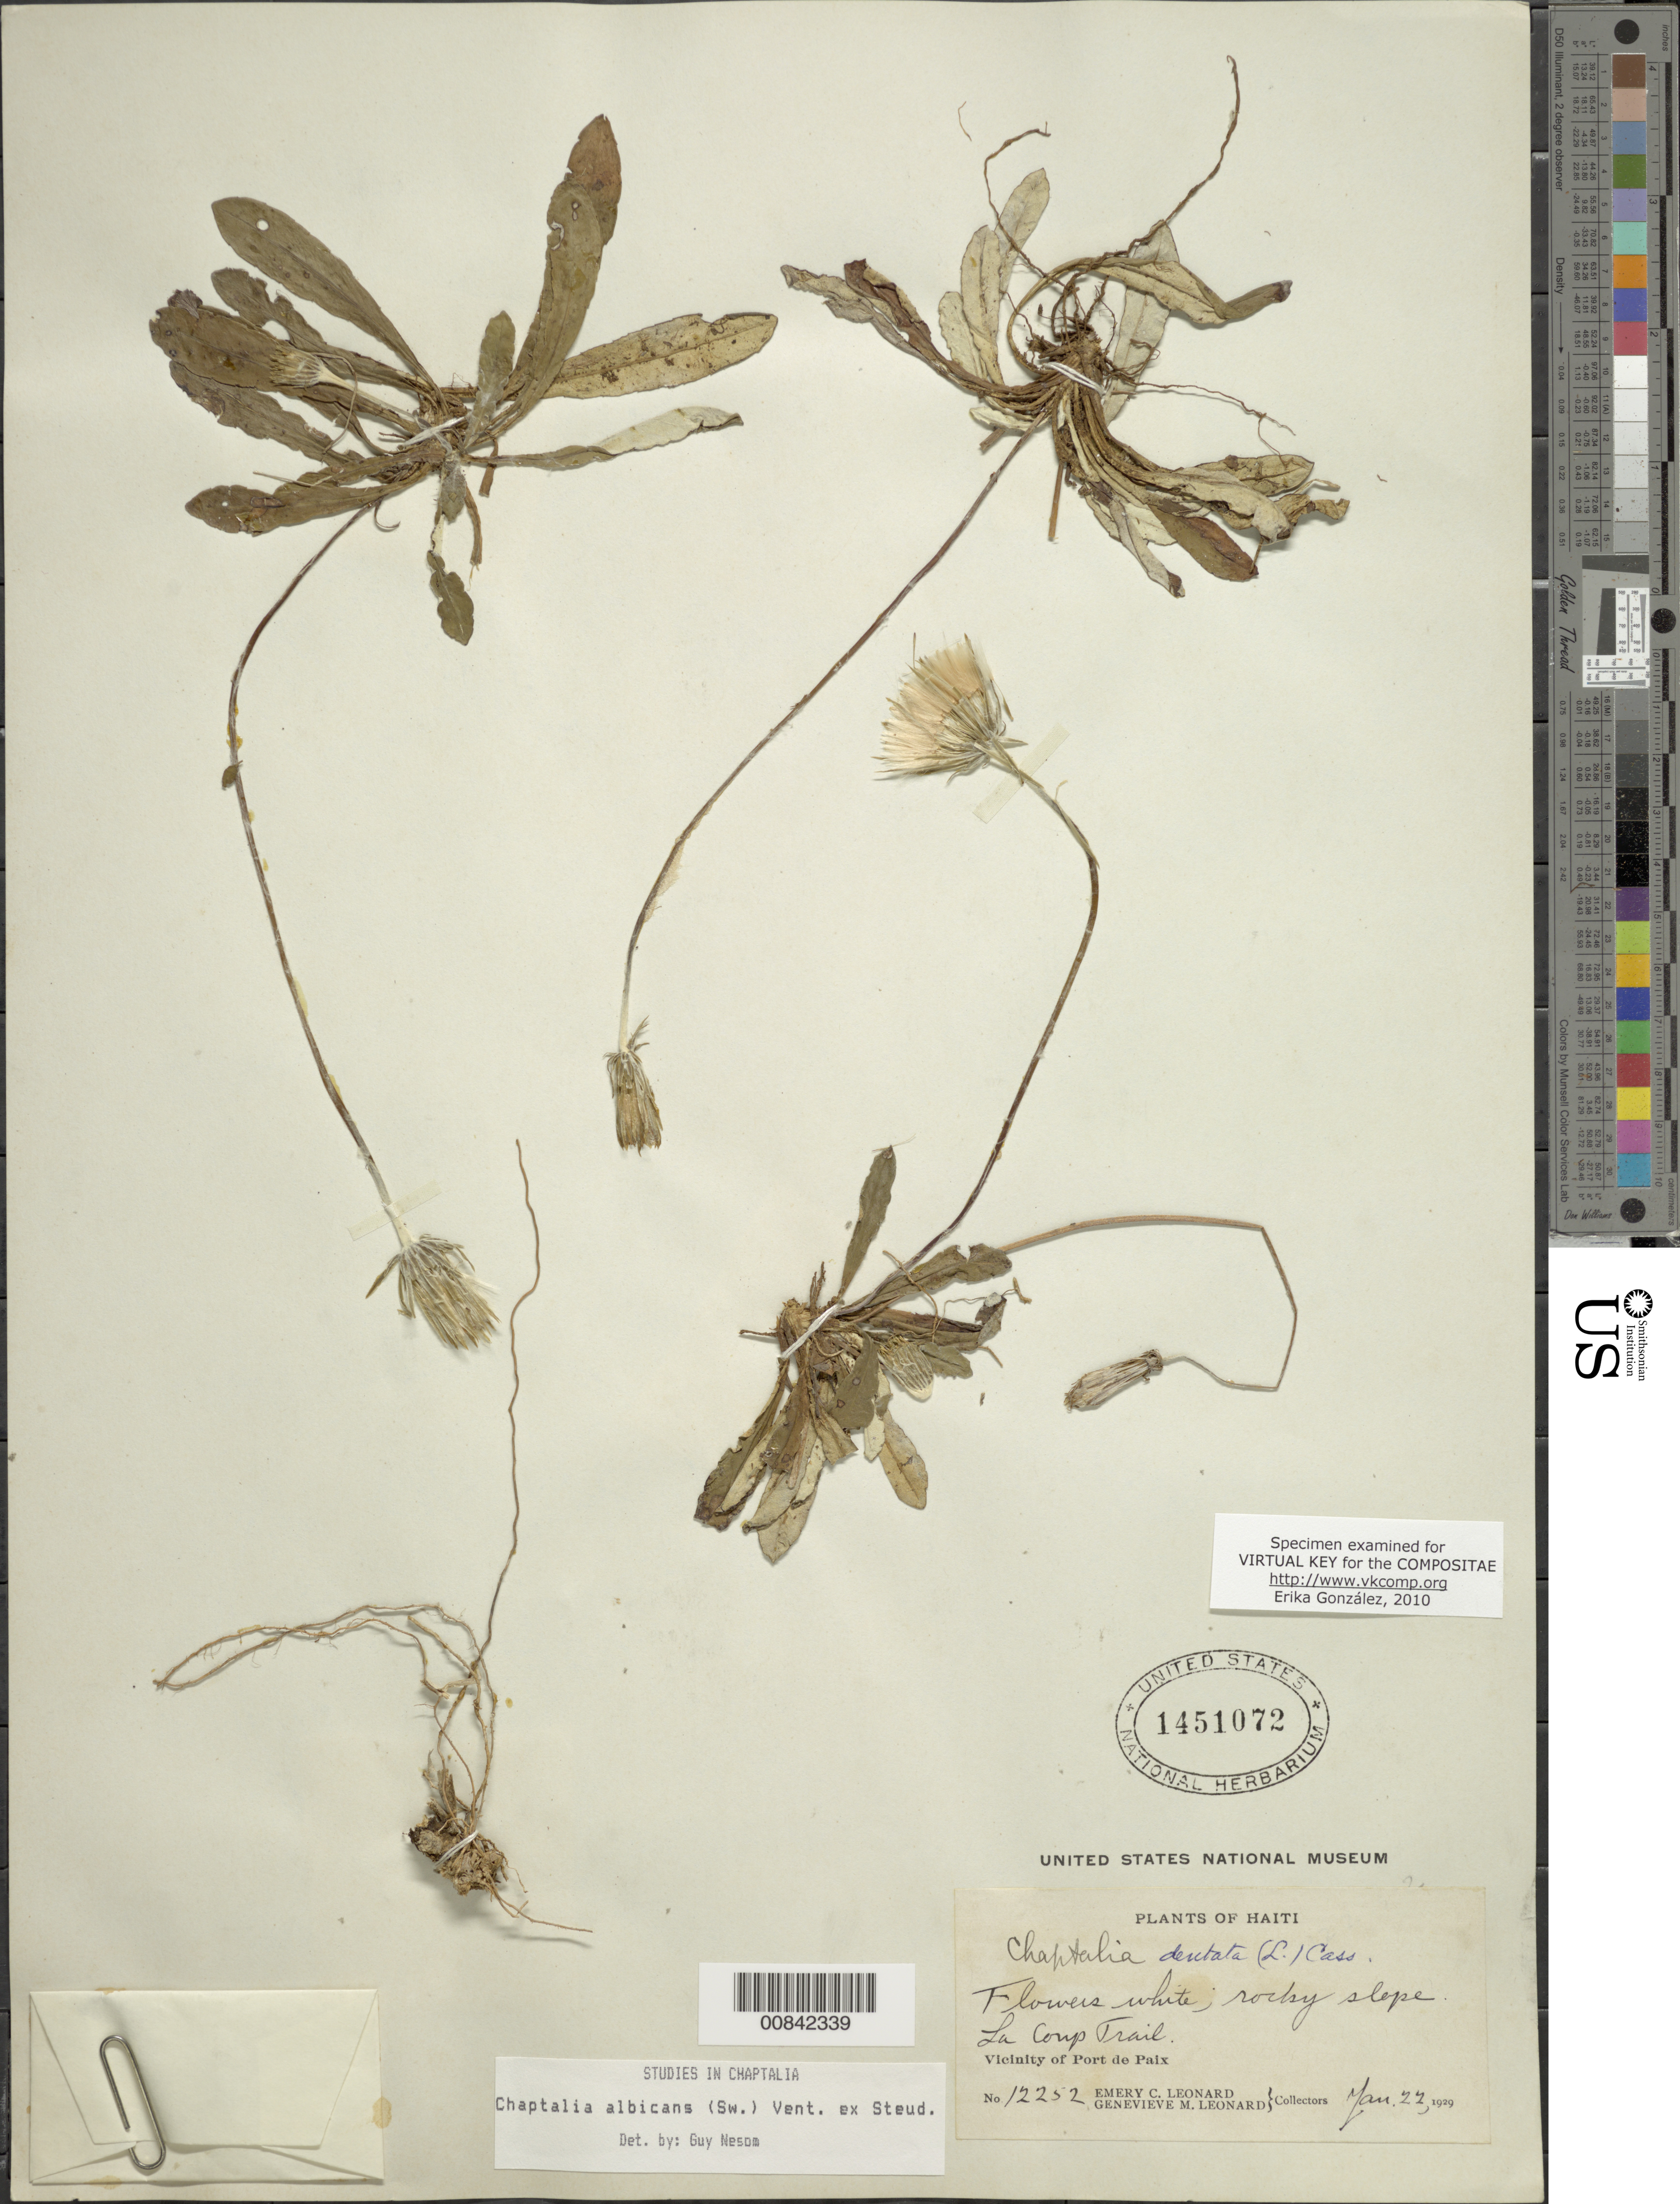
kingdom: Plantae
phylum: Tracheophyta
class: Magnoliopsida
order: Asterales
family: Asteraceae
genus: Chaptalia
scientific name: Chaptalia albicans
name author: (Sw.) Vent. ex B.D. Jacks.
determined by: Nesom, Guy L.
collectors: E. C. Leonard & G. M. Leonard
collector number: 12252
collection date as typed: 22 Jan 1929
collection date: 1929-01-22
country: Haiti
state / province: Nord-Ouest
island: Hispaniola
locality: Vicinity of Port de Paix, La Coup Trail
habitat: Rocky slope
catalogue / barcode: US 1451072